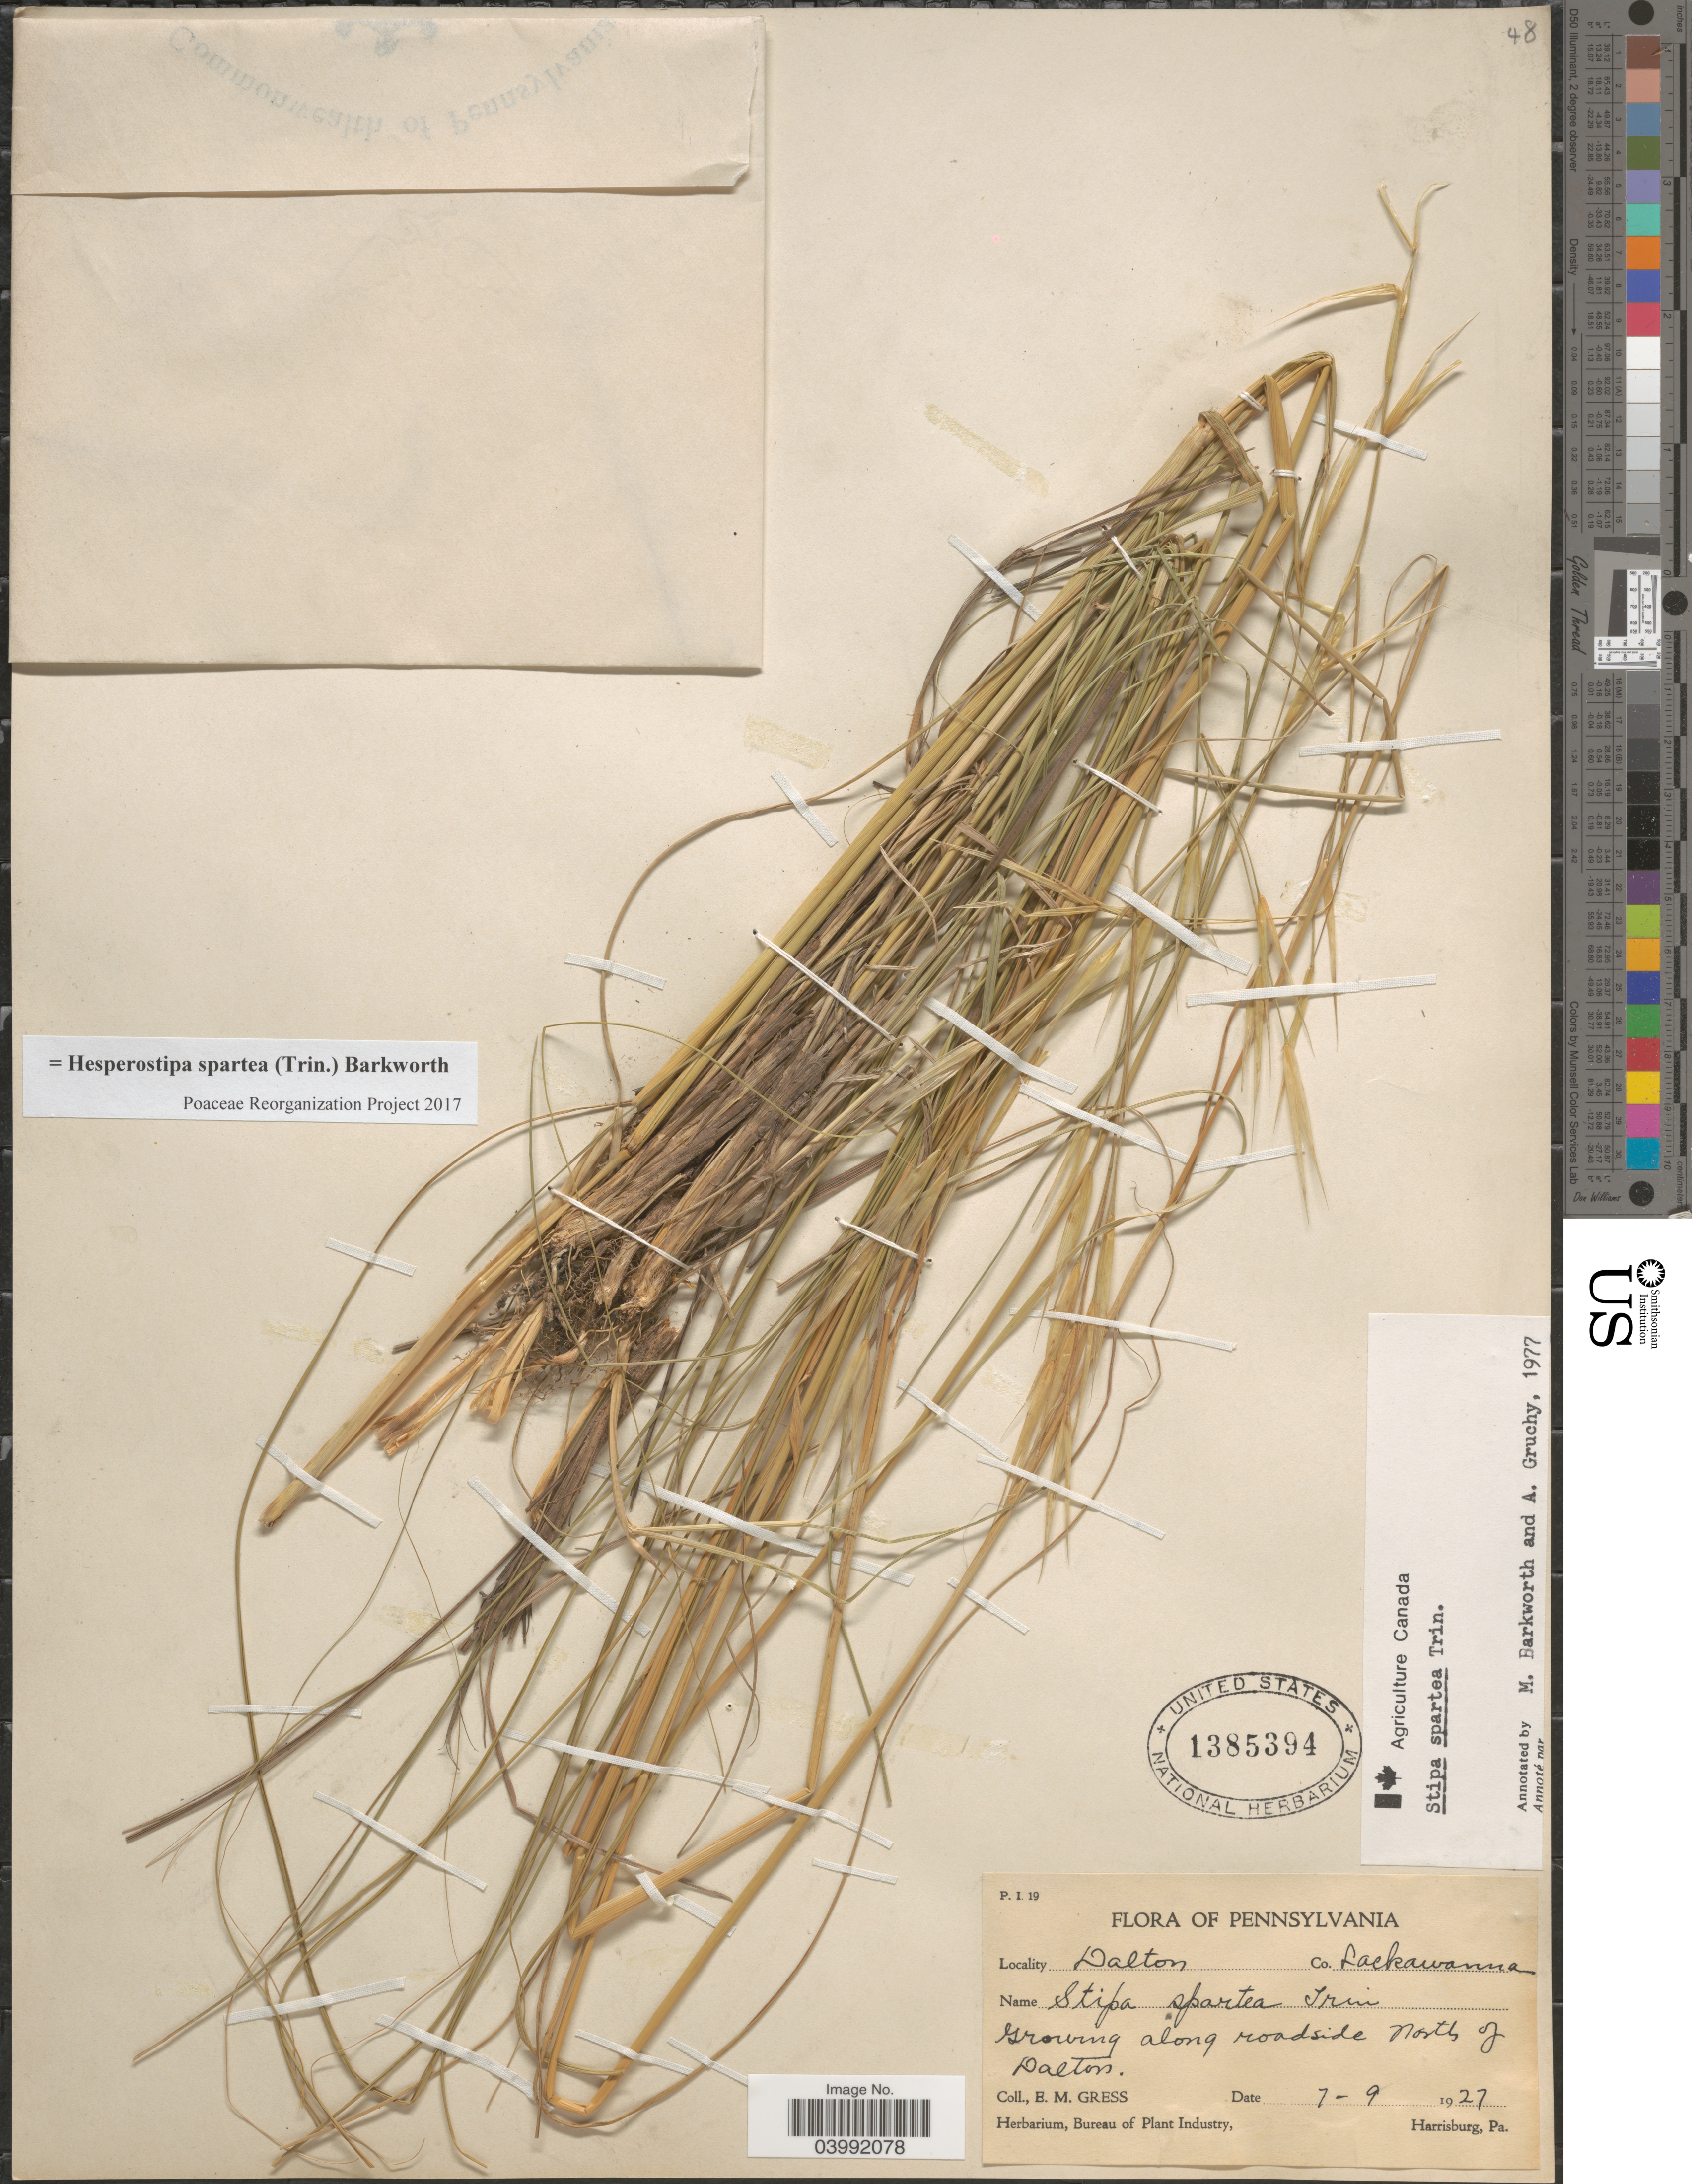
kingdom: Plantae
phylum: Tracheophyta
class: Liliopsida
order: Poales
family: Poaceae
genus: Hesperostipa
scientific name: Hesperostipa spartea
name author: (Trin.) Barkworth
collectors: E. Gress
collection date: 1927-07-09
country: United States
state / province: Pennsylvania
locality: Dalton. Co. Lackawanna. Along roadside North of Dalton.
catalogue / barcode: US 1385394